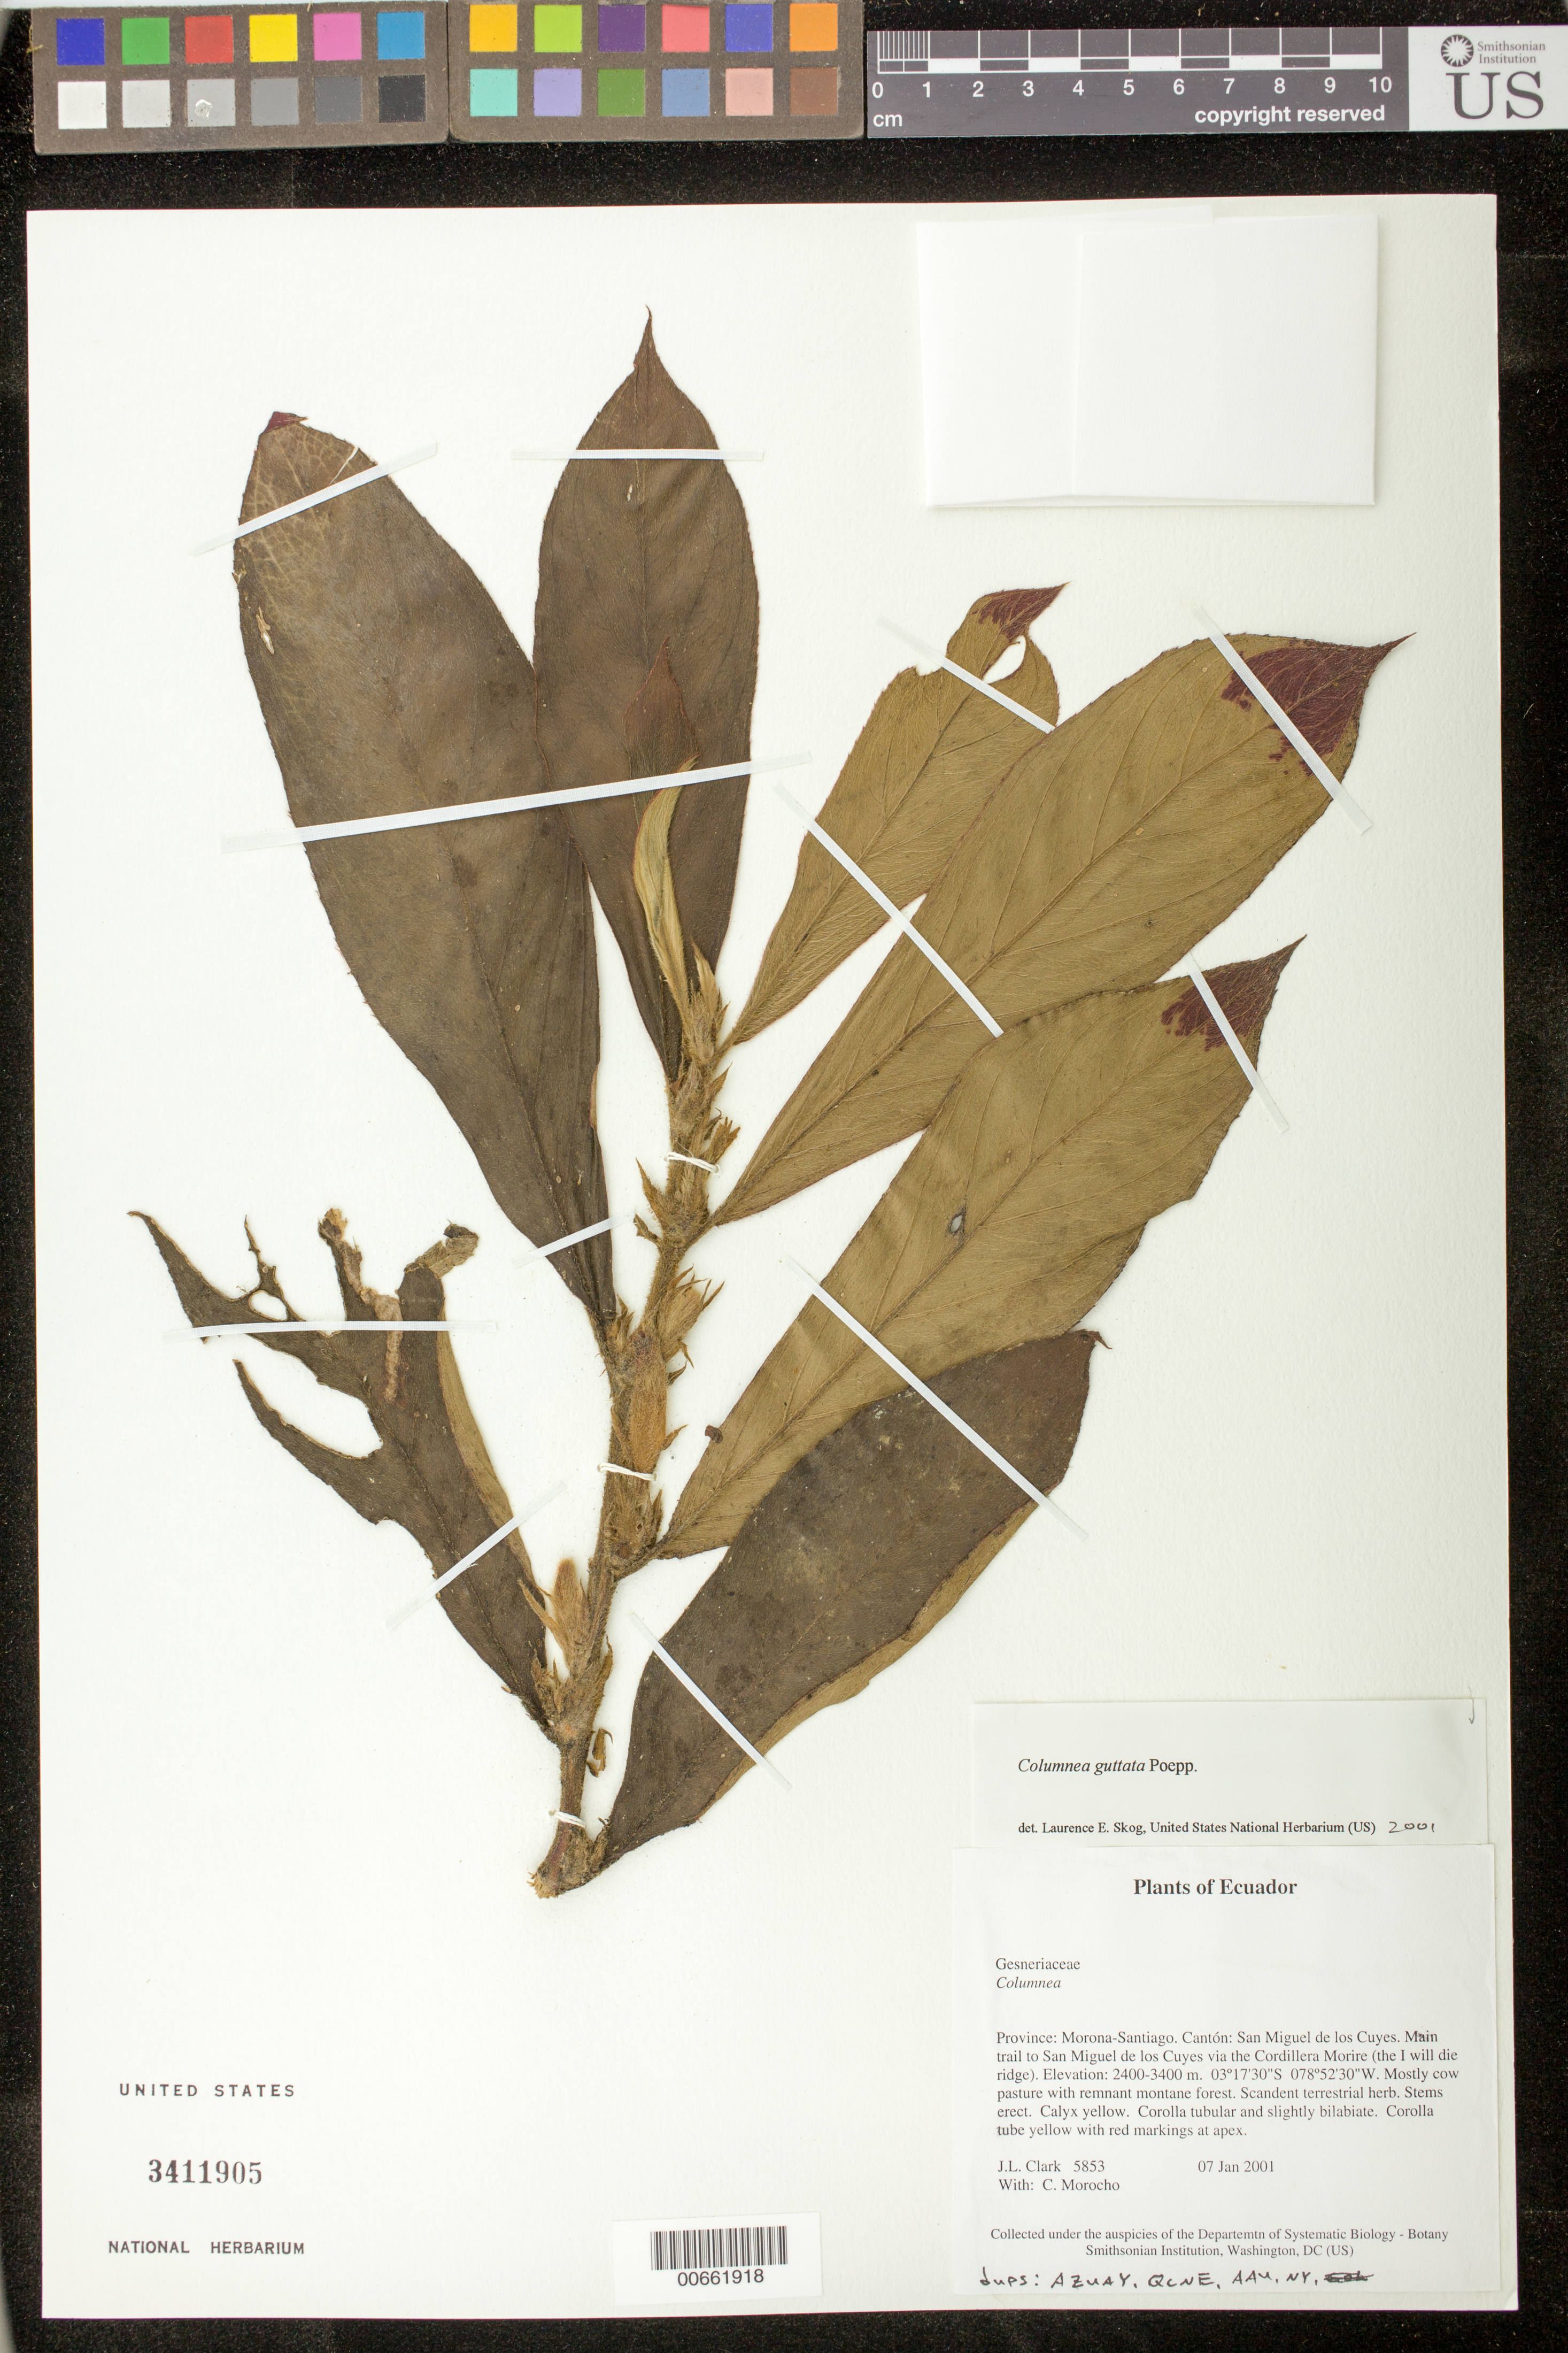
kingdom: Plantae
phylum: Tracheophyta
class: Magnoliopsida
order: Lamiales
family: Gesneriaceae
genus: Columnea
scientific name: Columnea guttata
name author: Poepp.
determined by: Skog, Laurence E.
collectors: J. L. Clark & C. Morocho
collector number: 5853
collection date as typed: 07 Jan 2001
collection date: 2001-01-07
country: Ecuador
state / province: Morona-Santiago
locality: Cantón: San Miguel de los Cuyes. Main trail to San Miguel de los Cuyes via the Cordillera Morire (the I will die ridge).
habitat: Mostly cow pasture with remnant montane forest.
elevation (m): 2400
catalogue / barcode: US 3411905